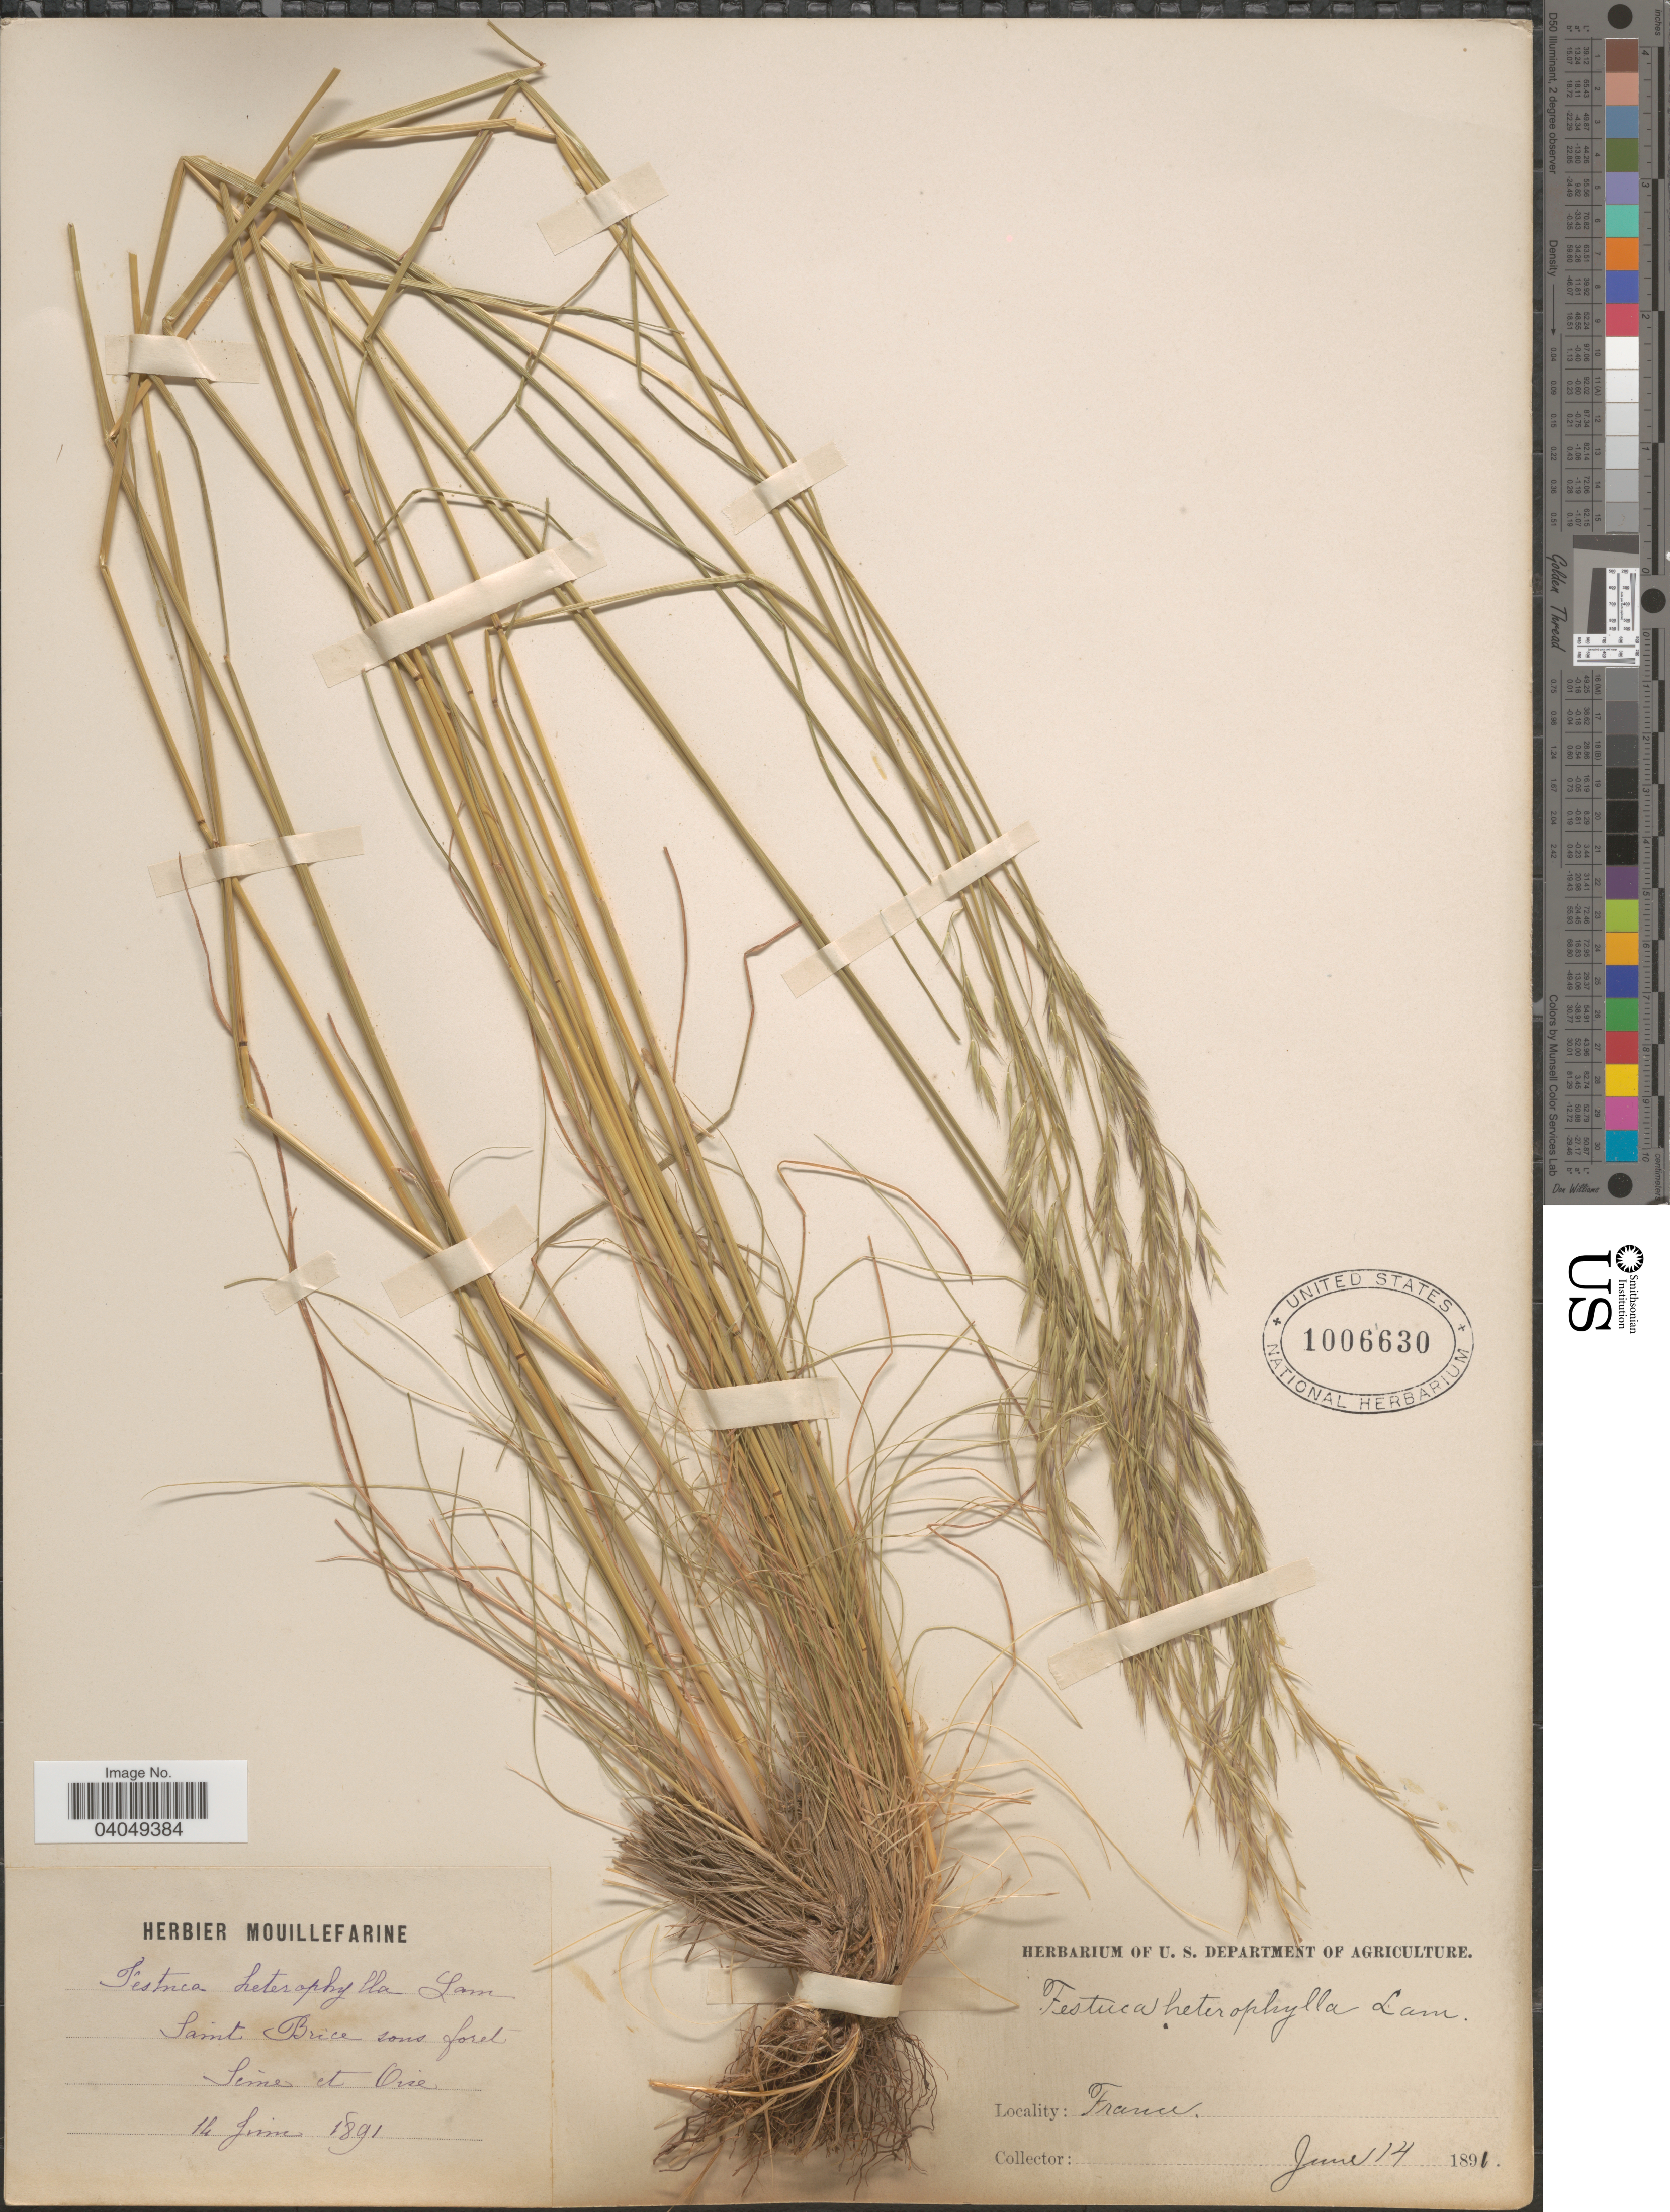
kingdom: Plantae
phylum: Tracheophyta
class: Liliopsida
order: Poales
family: Poaceae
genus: Festuca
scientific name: Festuca heterophylla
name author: Lam.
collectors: ex herb. Mouillefarine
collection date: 1891-06-14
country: France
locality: Saint Brice sous foret Seine et Oise.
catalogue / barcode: US 1006630